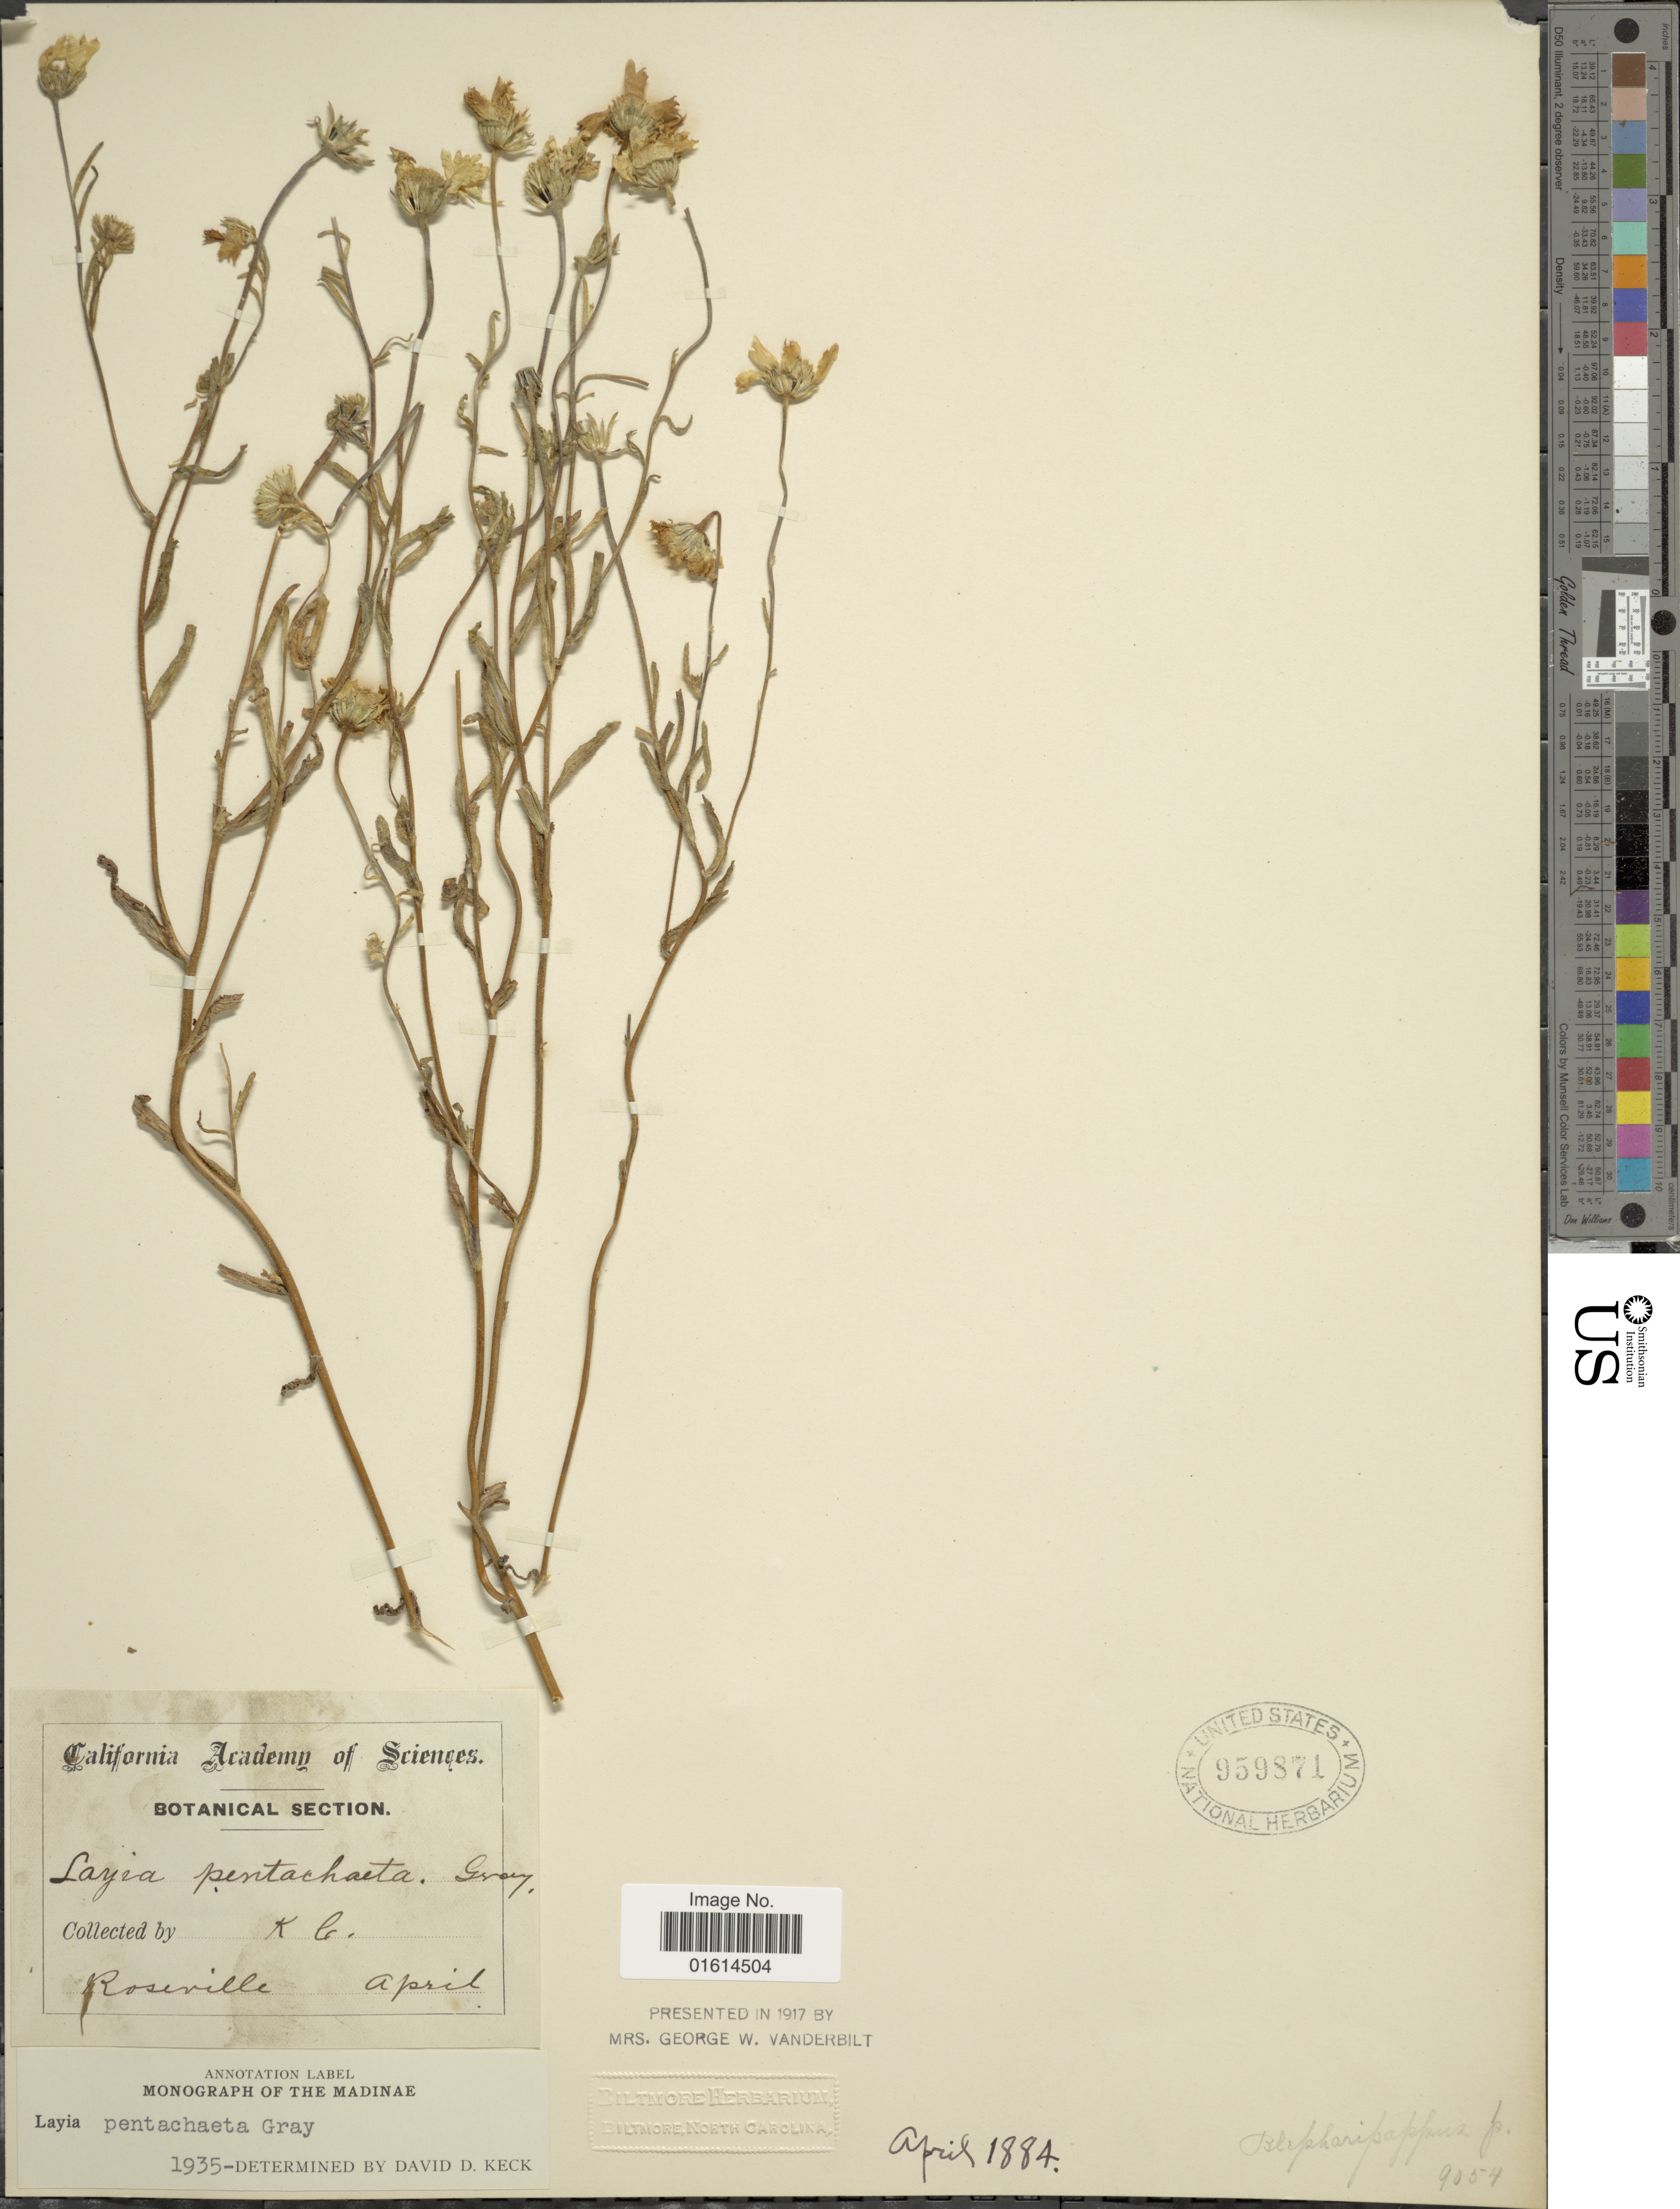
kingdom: Plantae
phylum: Tracheophyta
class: Magnoliopsida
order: Asterales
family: Asteraceae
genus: Layia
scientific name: Layia pentachaeta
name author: A. Gray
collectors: K. G.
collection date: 1884-04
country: United States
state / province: California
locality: Roseville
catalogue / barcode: US 959871